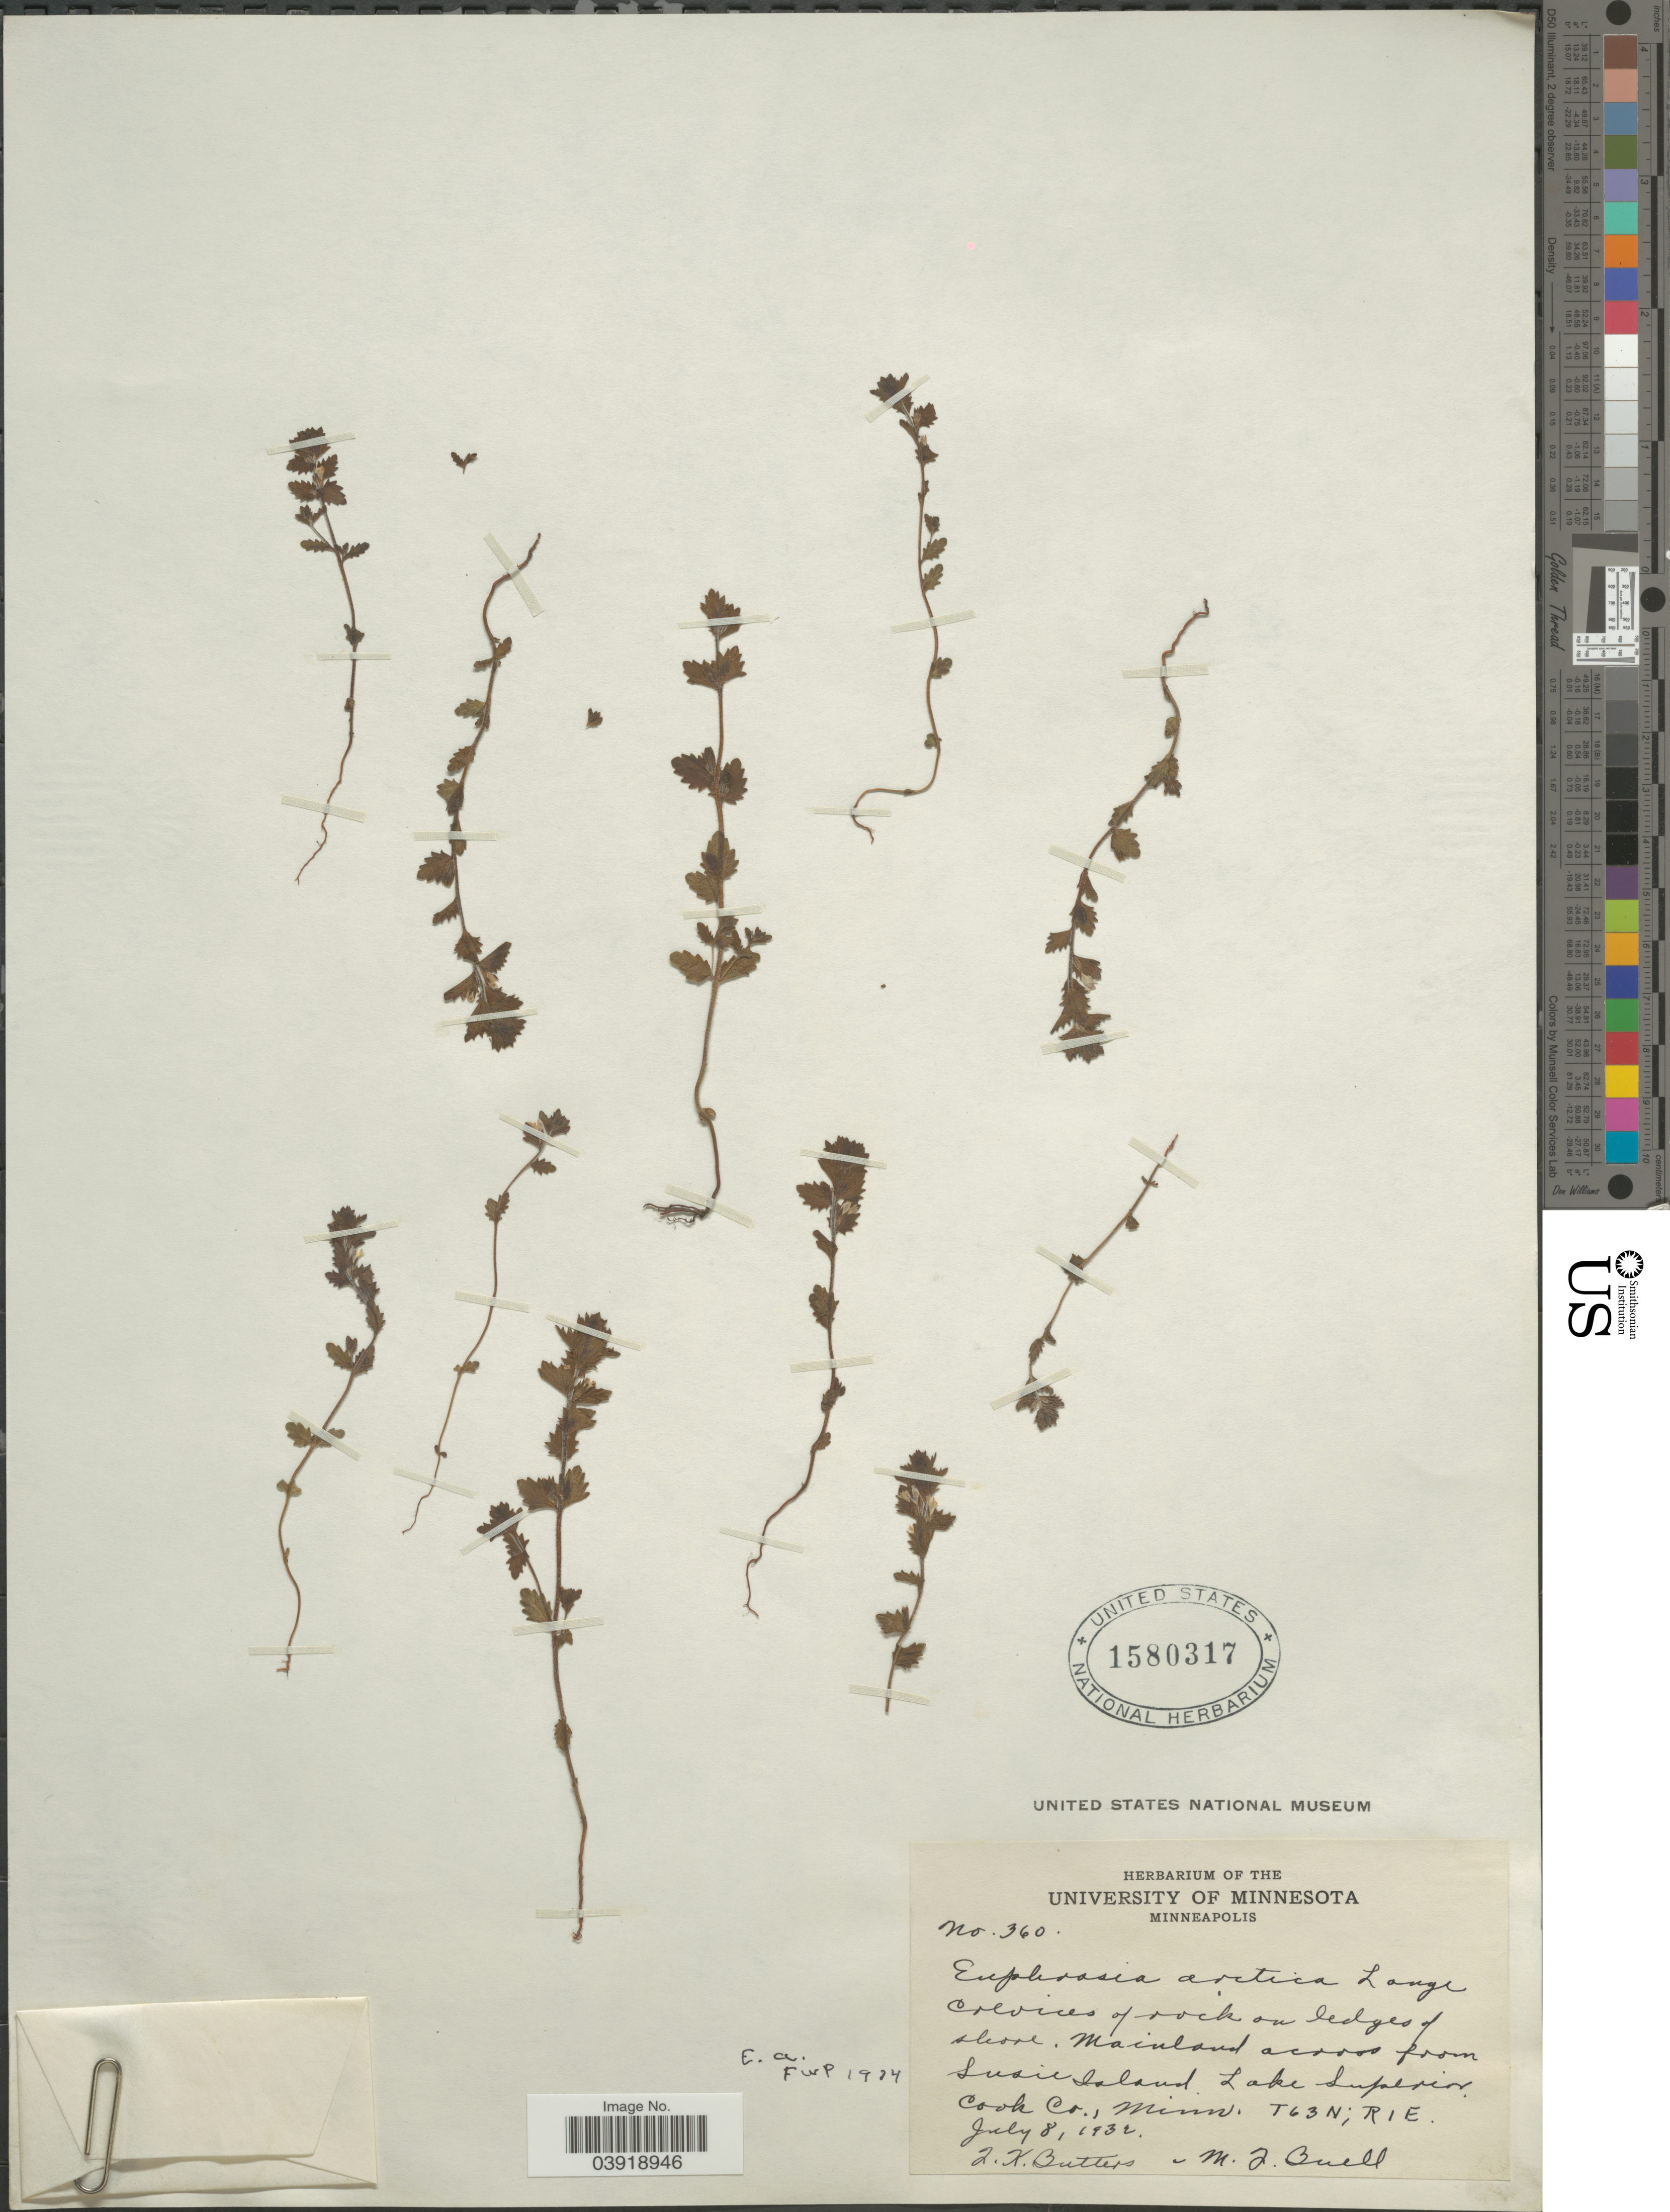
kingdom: Plantae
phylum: Tracheophyta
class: Magnoliopsida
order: Lamiales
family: Orobanchaceae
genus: Euphrasia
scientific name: Euphrasia arctica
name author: Lange ex Rostrup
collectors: J. Butters & M. Buell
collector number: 360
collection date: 1932-07-08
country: United States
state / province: Minnesota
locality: Mainland across from Susie Island. Lake Superior. Cook Co. T63N; R1E.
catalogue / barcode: US 1580317